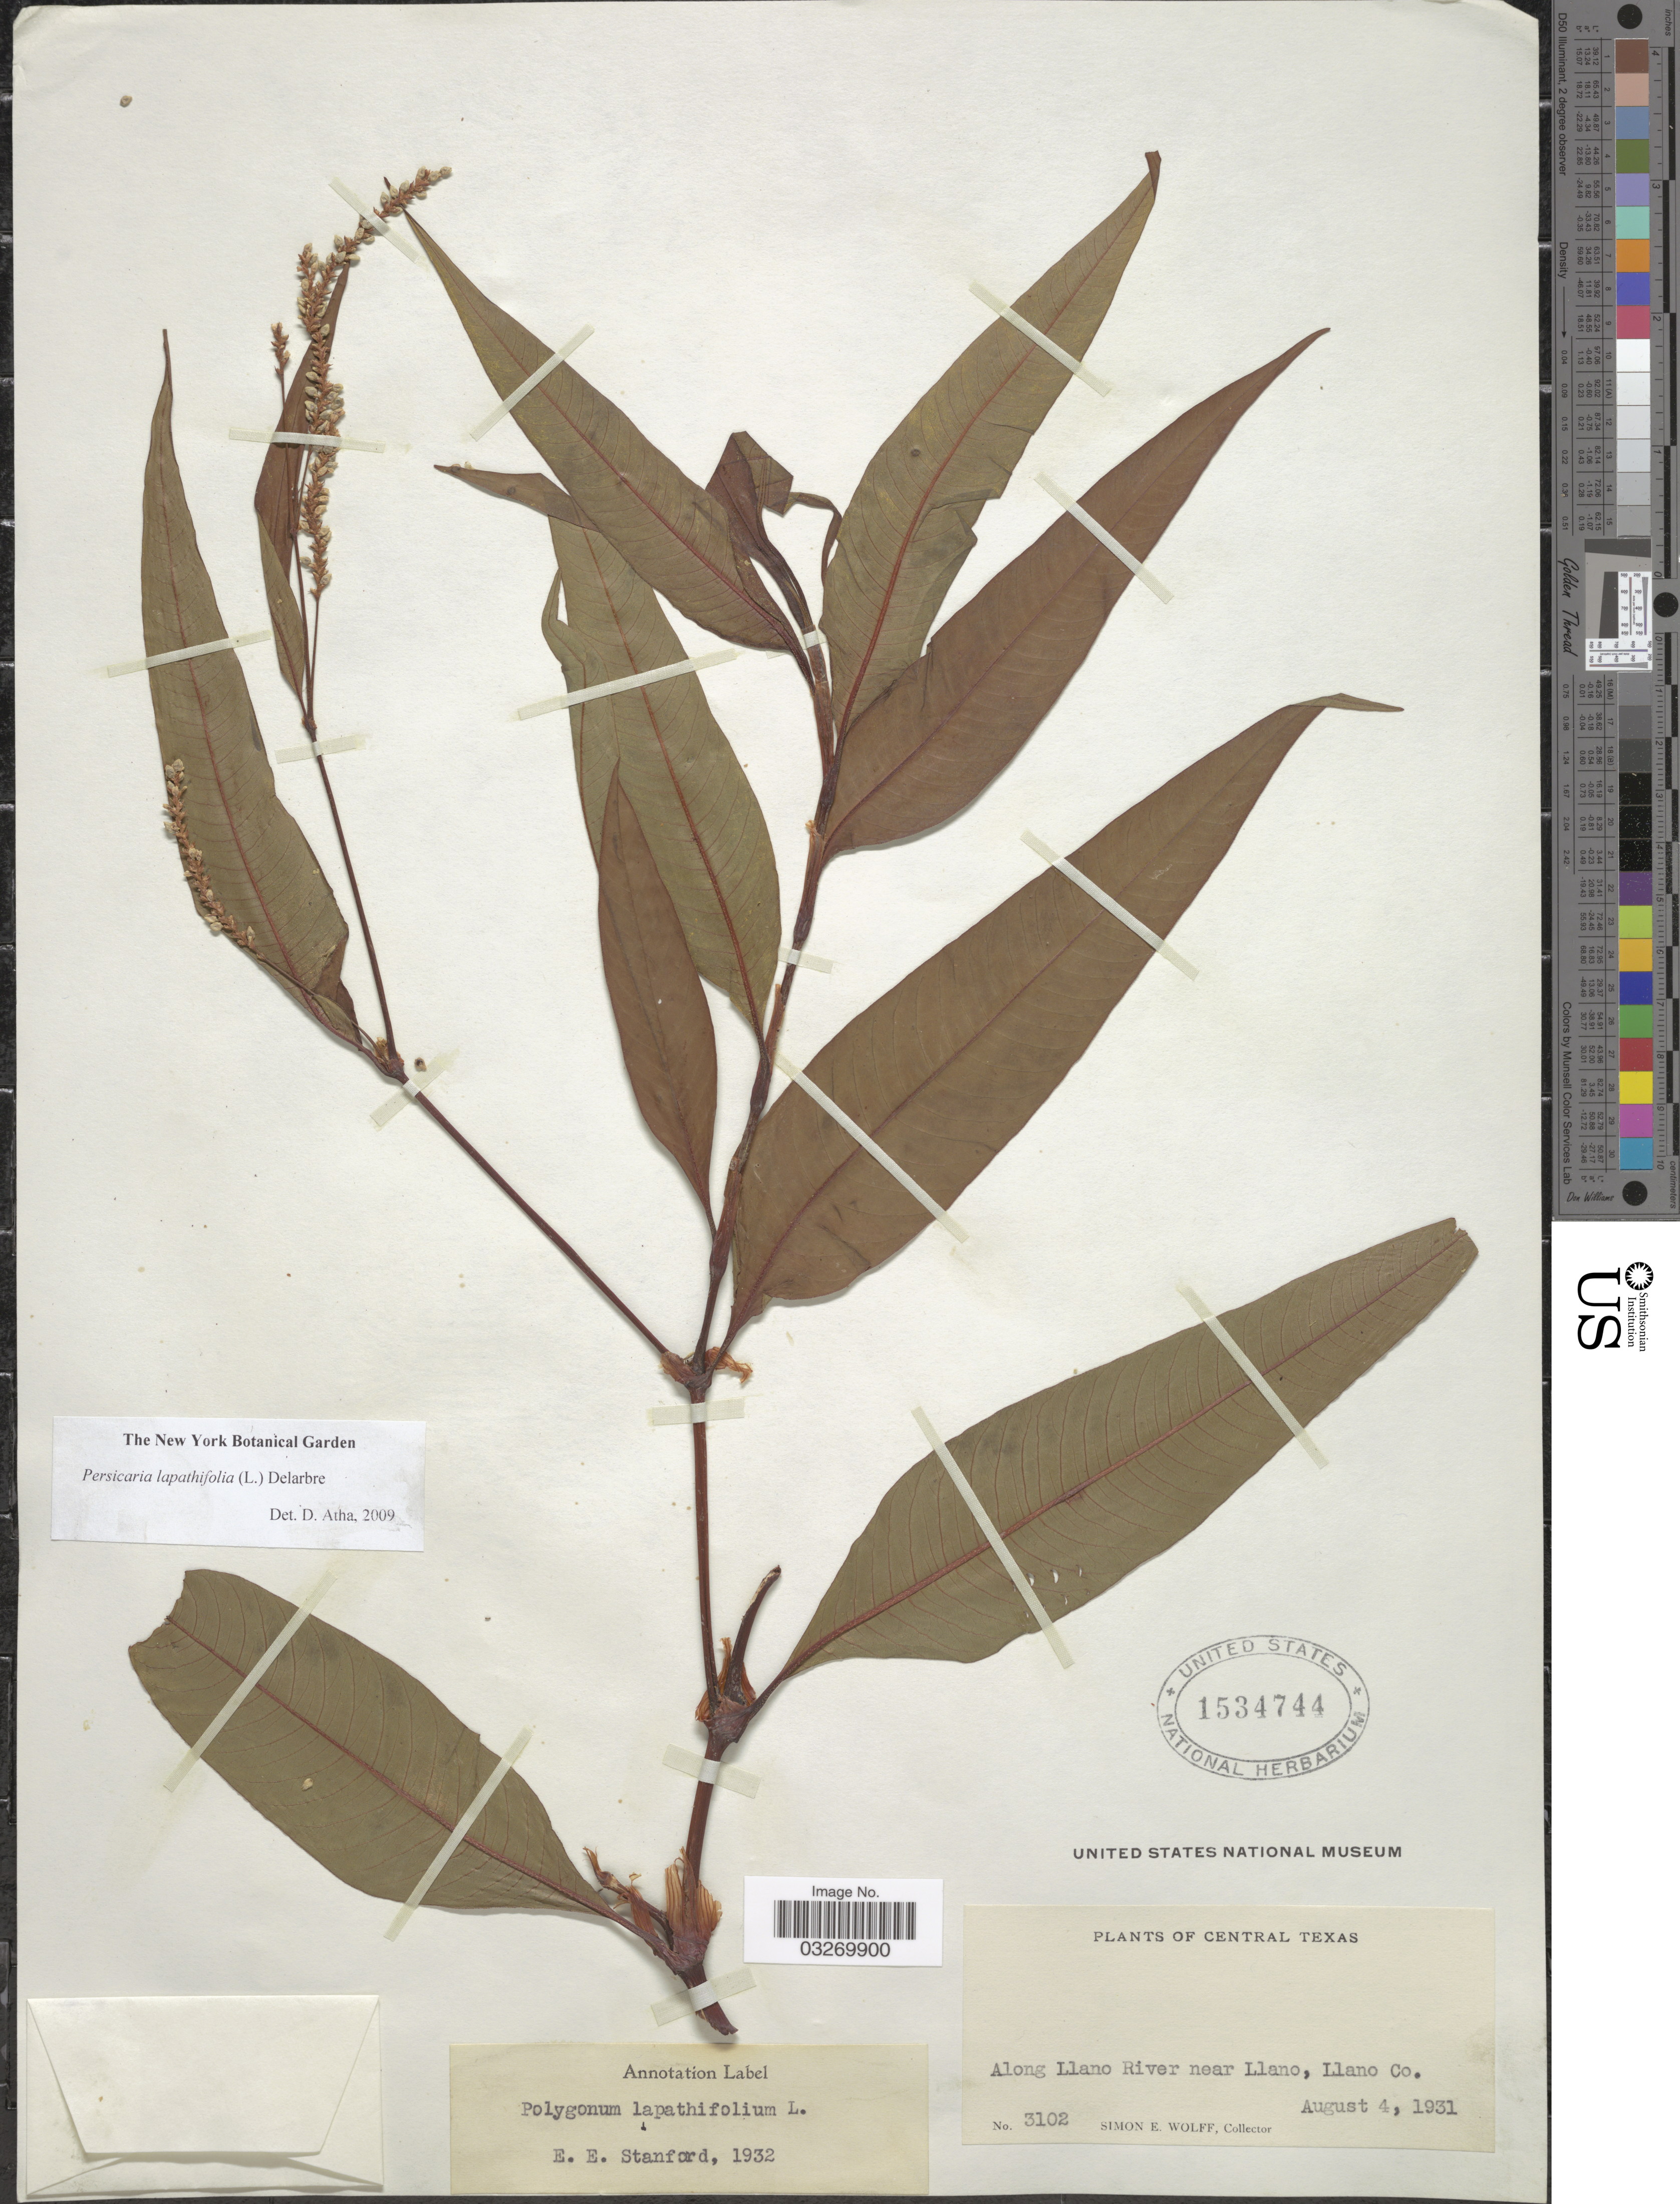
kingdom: Plantae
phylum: Tracheophyta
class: Magnoliopsida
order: Caryophyllales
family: Polygonaceae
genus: Persicaria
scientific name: Persicaria lapathifolia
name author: (L.) Delarbre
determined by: Atha, D. E.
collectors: S. E. Wolff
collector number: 3102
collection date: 1931-08-04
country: United States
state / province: Texas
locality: Central Texas, Along Llano River near Llano, Llano Co.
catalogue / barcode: US 1534744